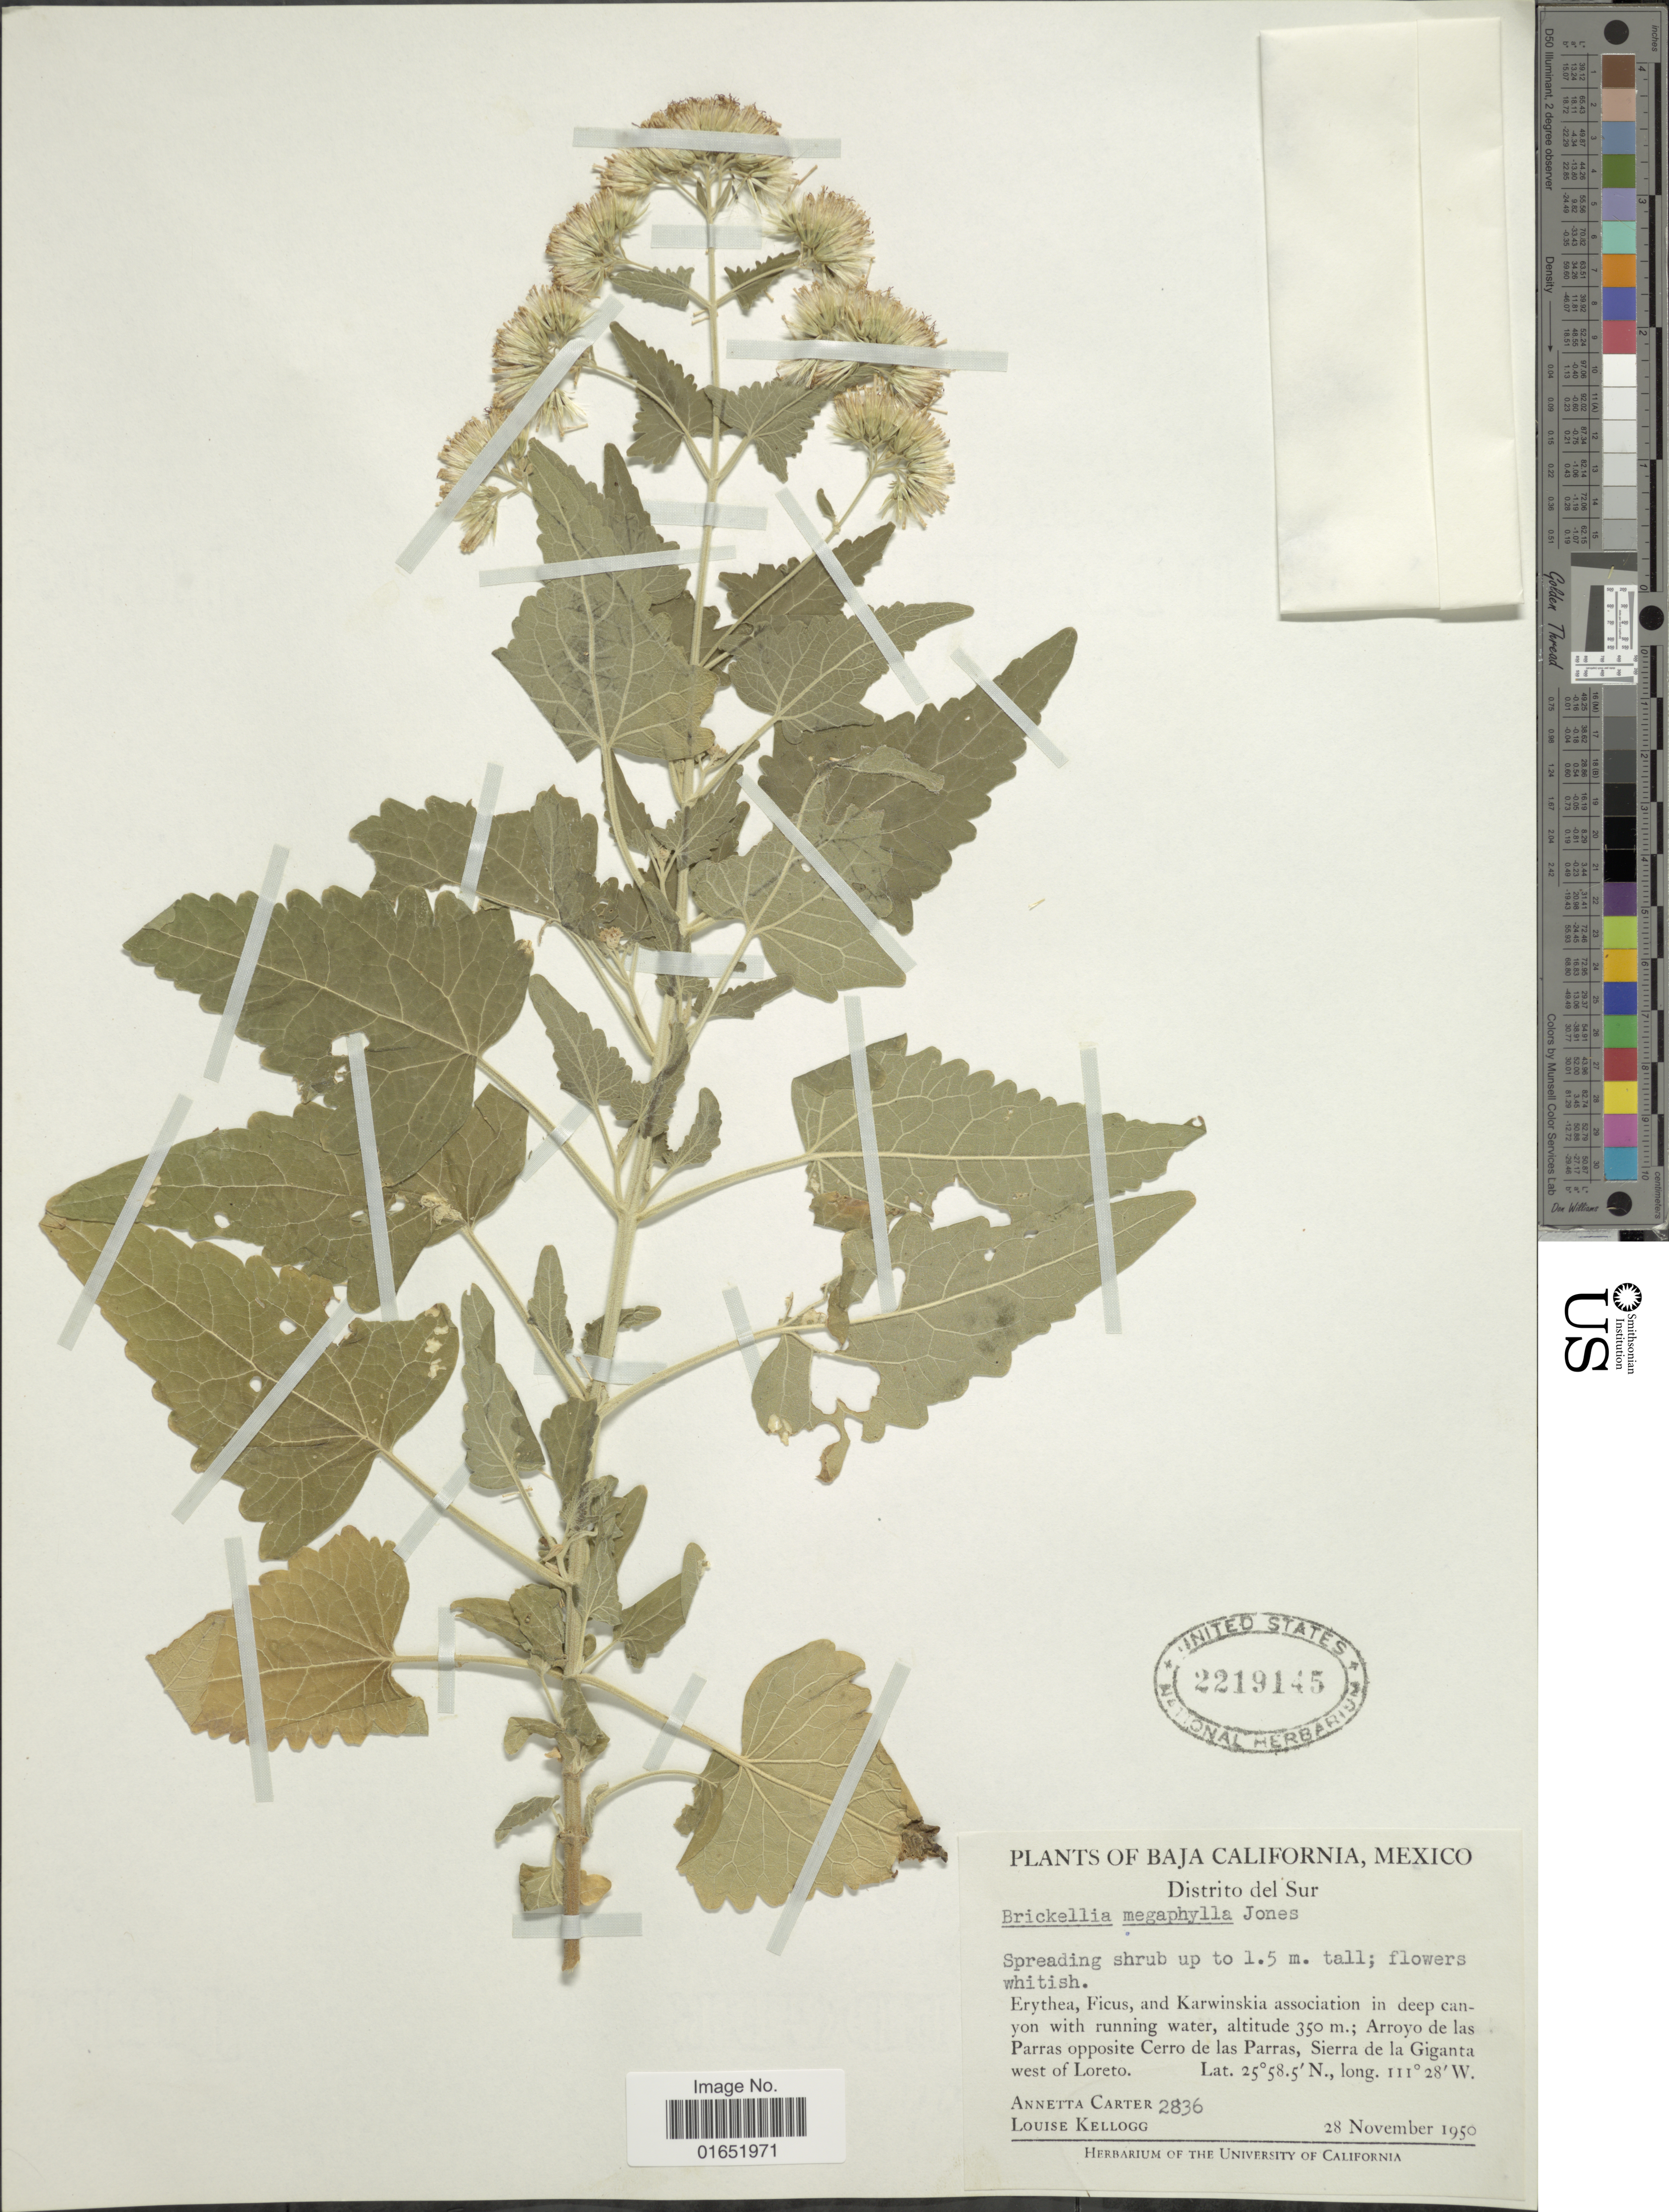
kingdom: Plantae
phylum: Tracheophyta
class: Magnoliopsida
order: Asterales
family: Asteraceae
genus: Brickellia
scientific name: Brickellia megaphylla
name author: M.E. Jones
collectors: A. Carter & L. Kellogg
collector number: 2836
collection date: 1950-11-28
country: Mexico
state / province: Baja California Sur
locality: Distrito del Sur, Arroyo de las Parras opposite Cerro de las Parras, Sierra de la Giganta west of Loreto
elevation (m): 350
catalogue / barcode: US 2219145